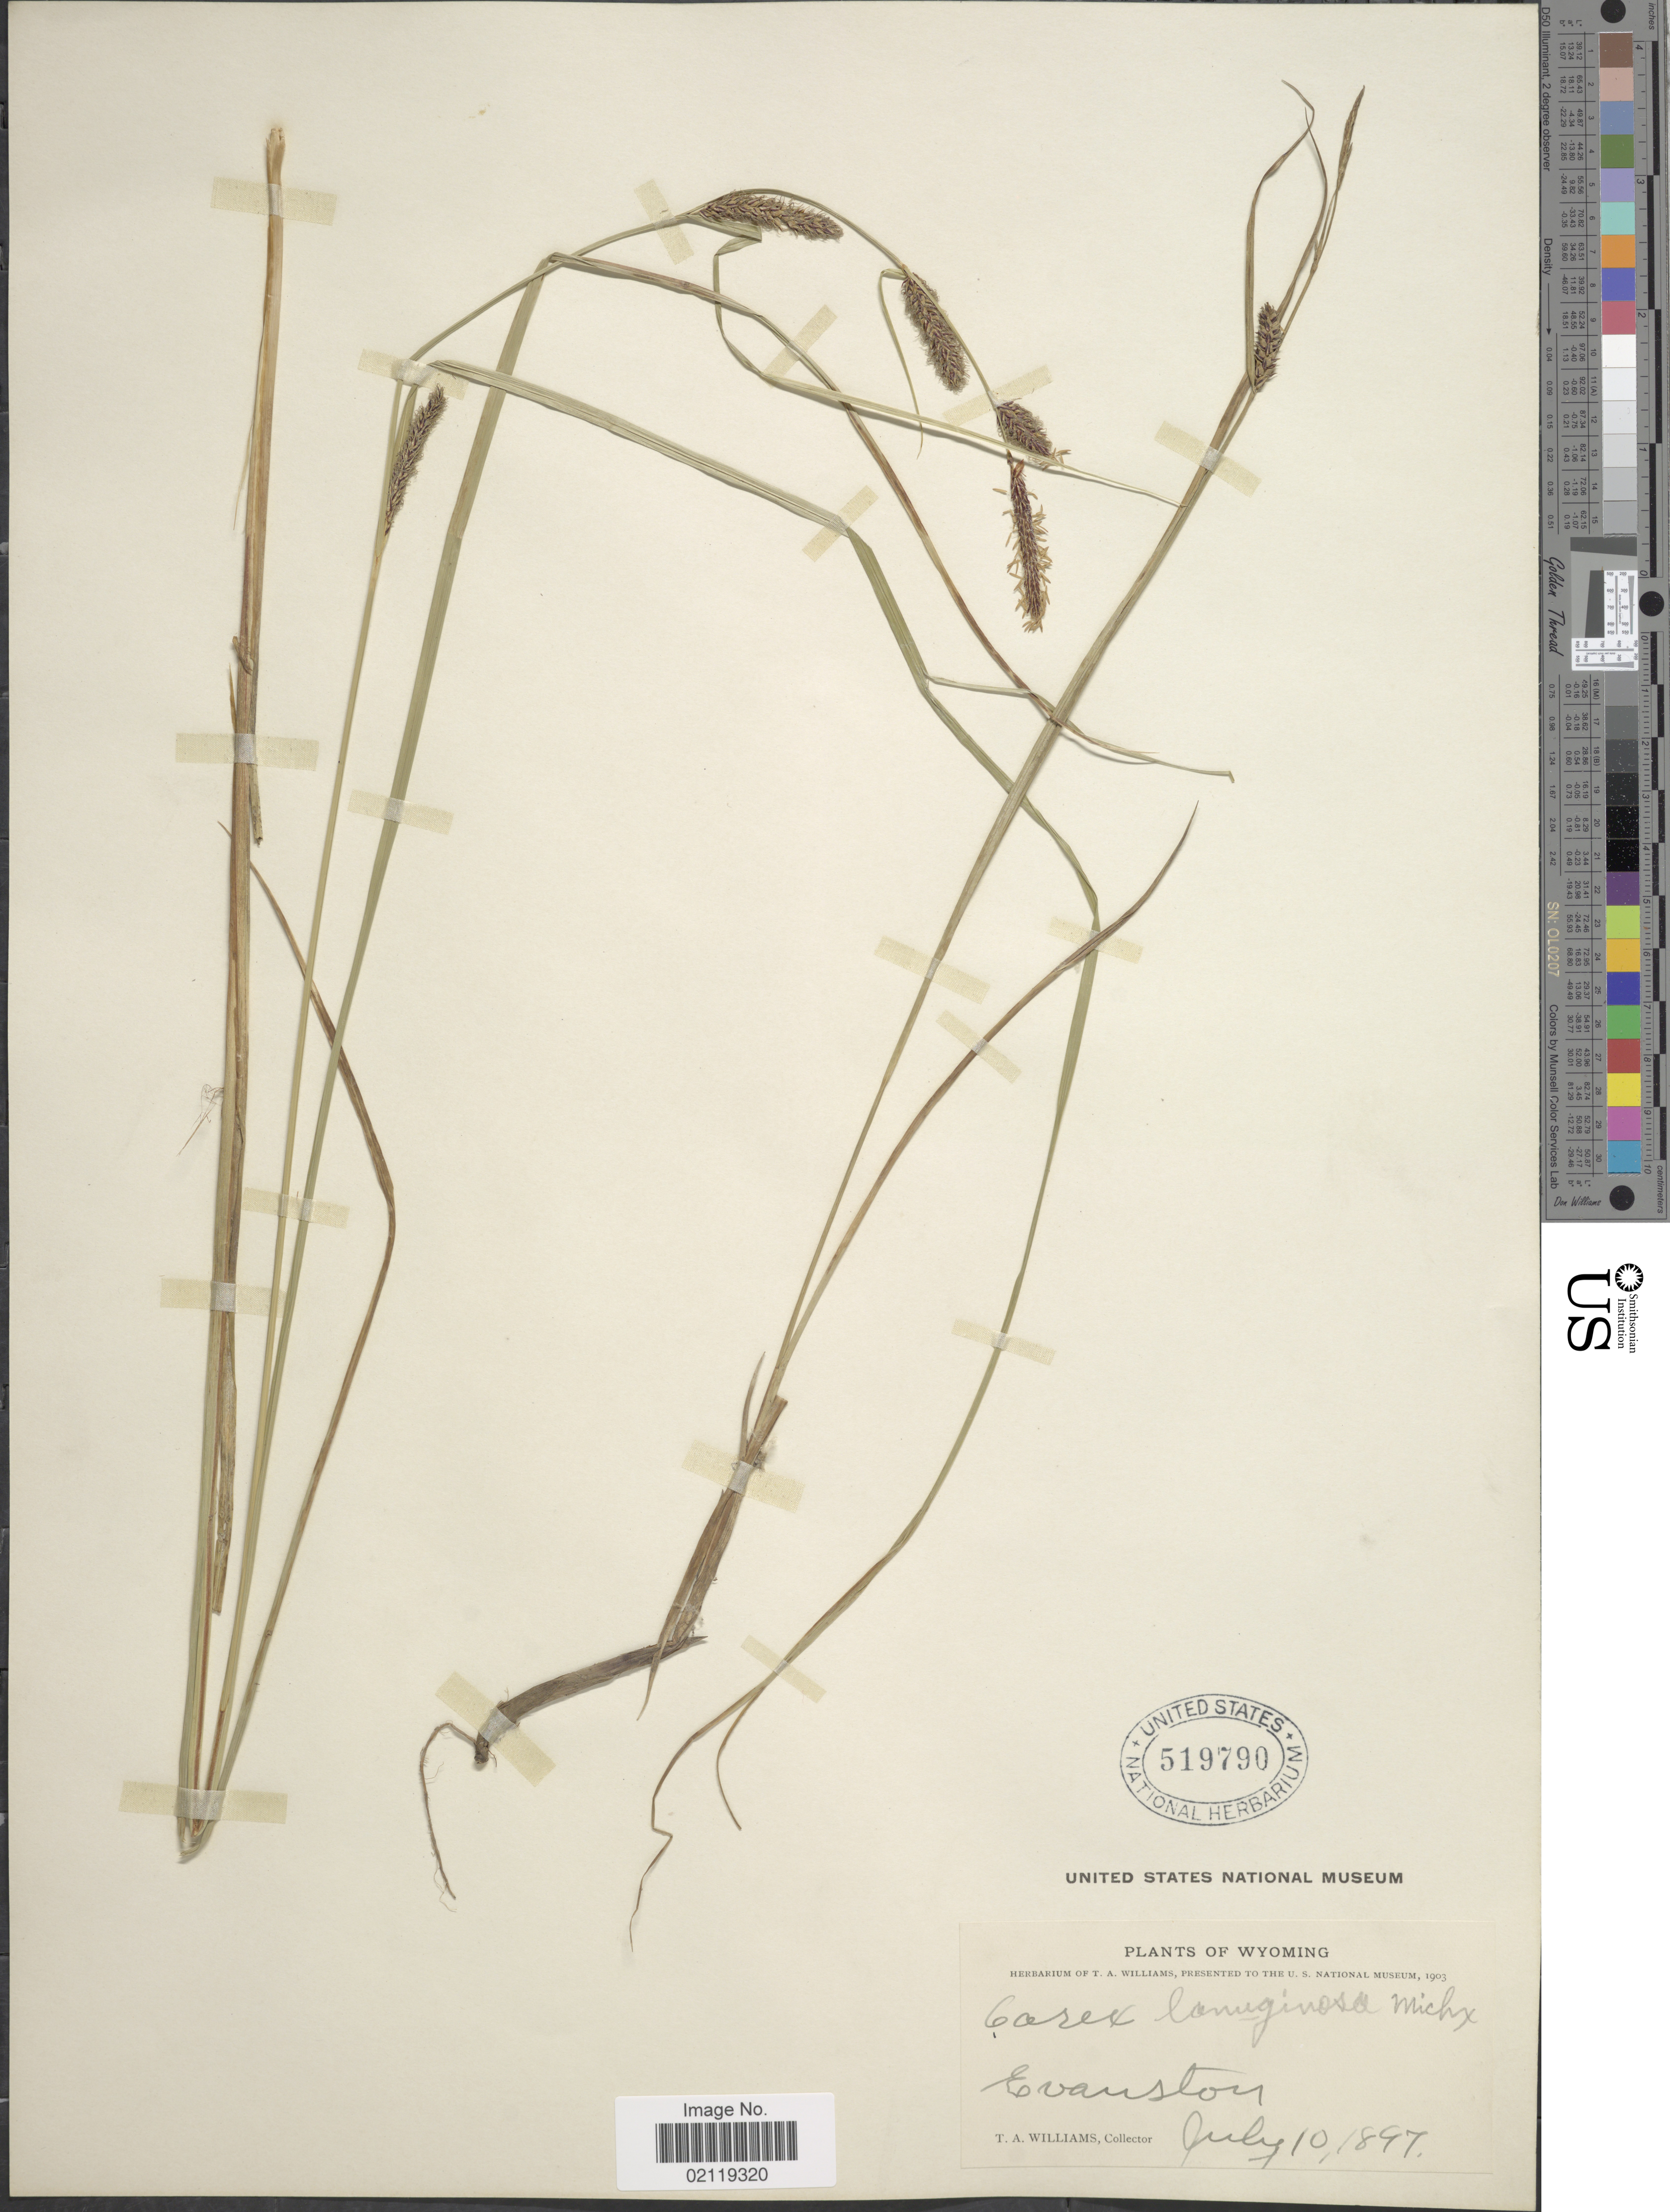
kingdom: Plantae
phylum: Tracheophyta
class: Liliopsida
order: Poales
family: Cyperaceae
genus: Carex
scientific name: Carex pellita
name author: Muhl. ex Willd.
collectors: T. A. Williams (herbarium)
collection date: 1897-07-10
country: United States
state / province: Wyoming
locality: Evanston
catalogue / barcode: US 519790